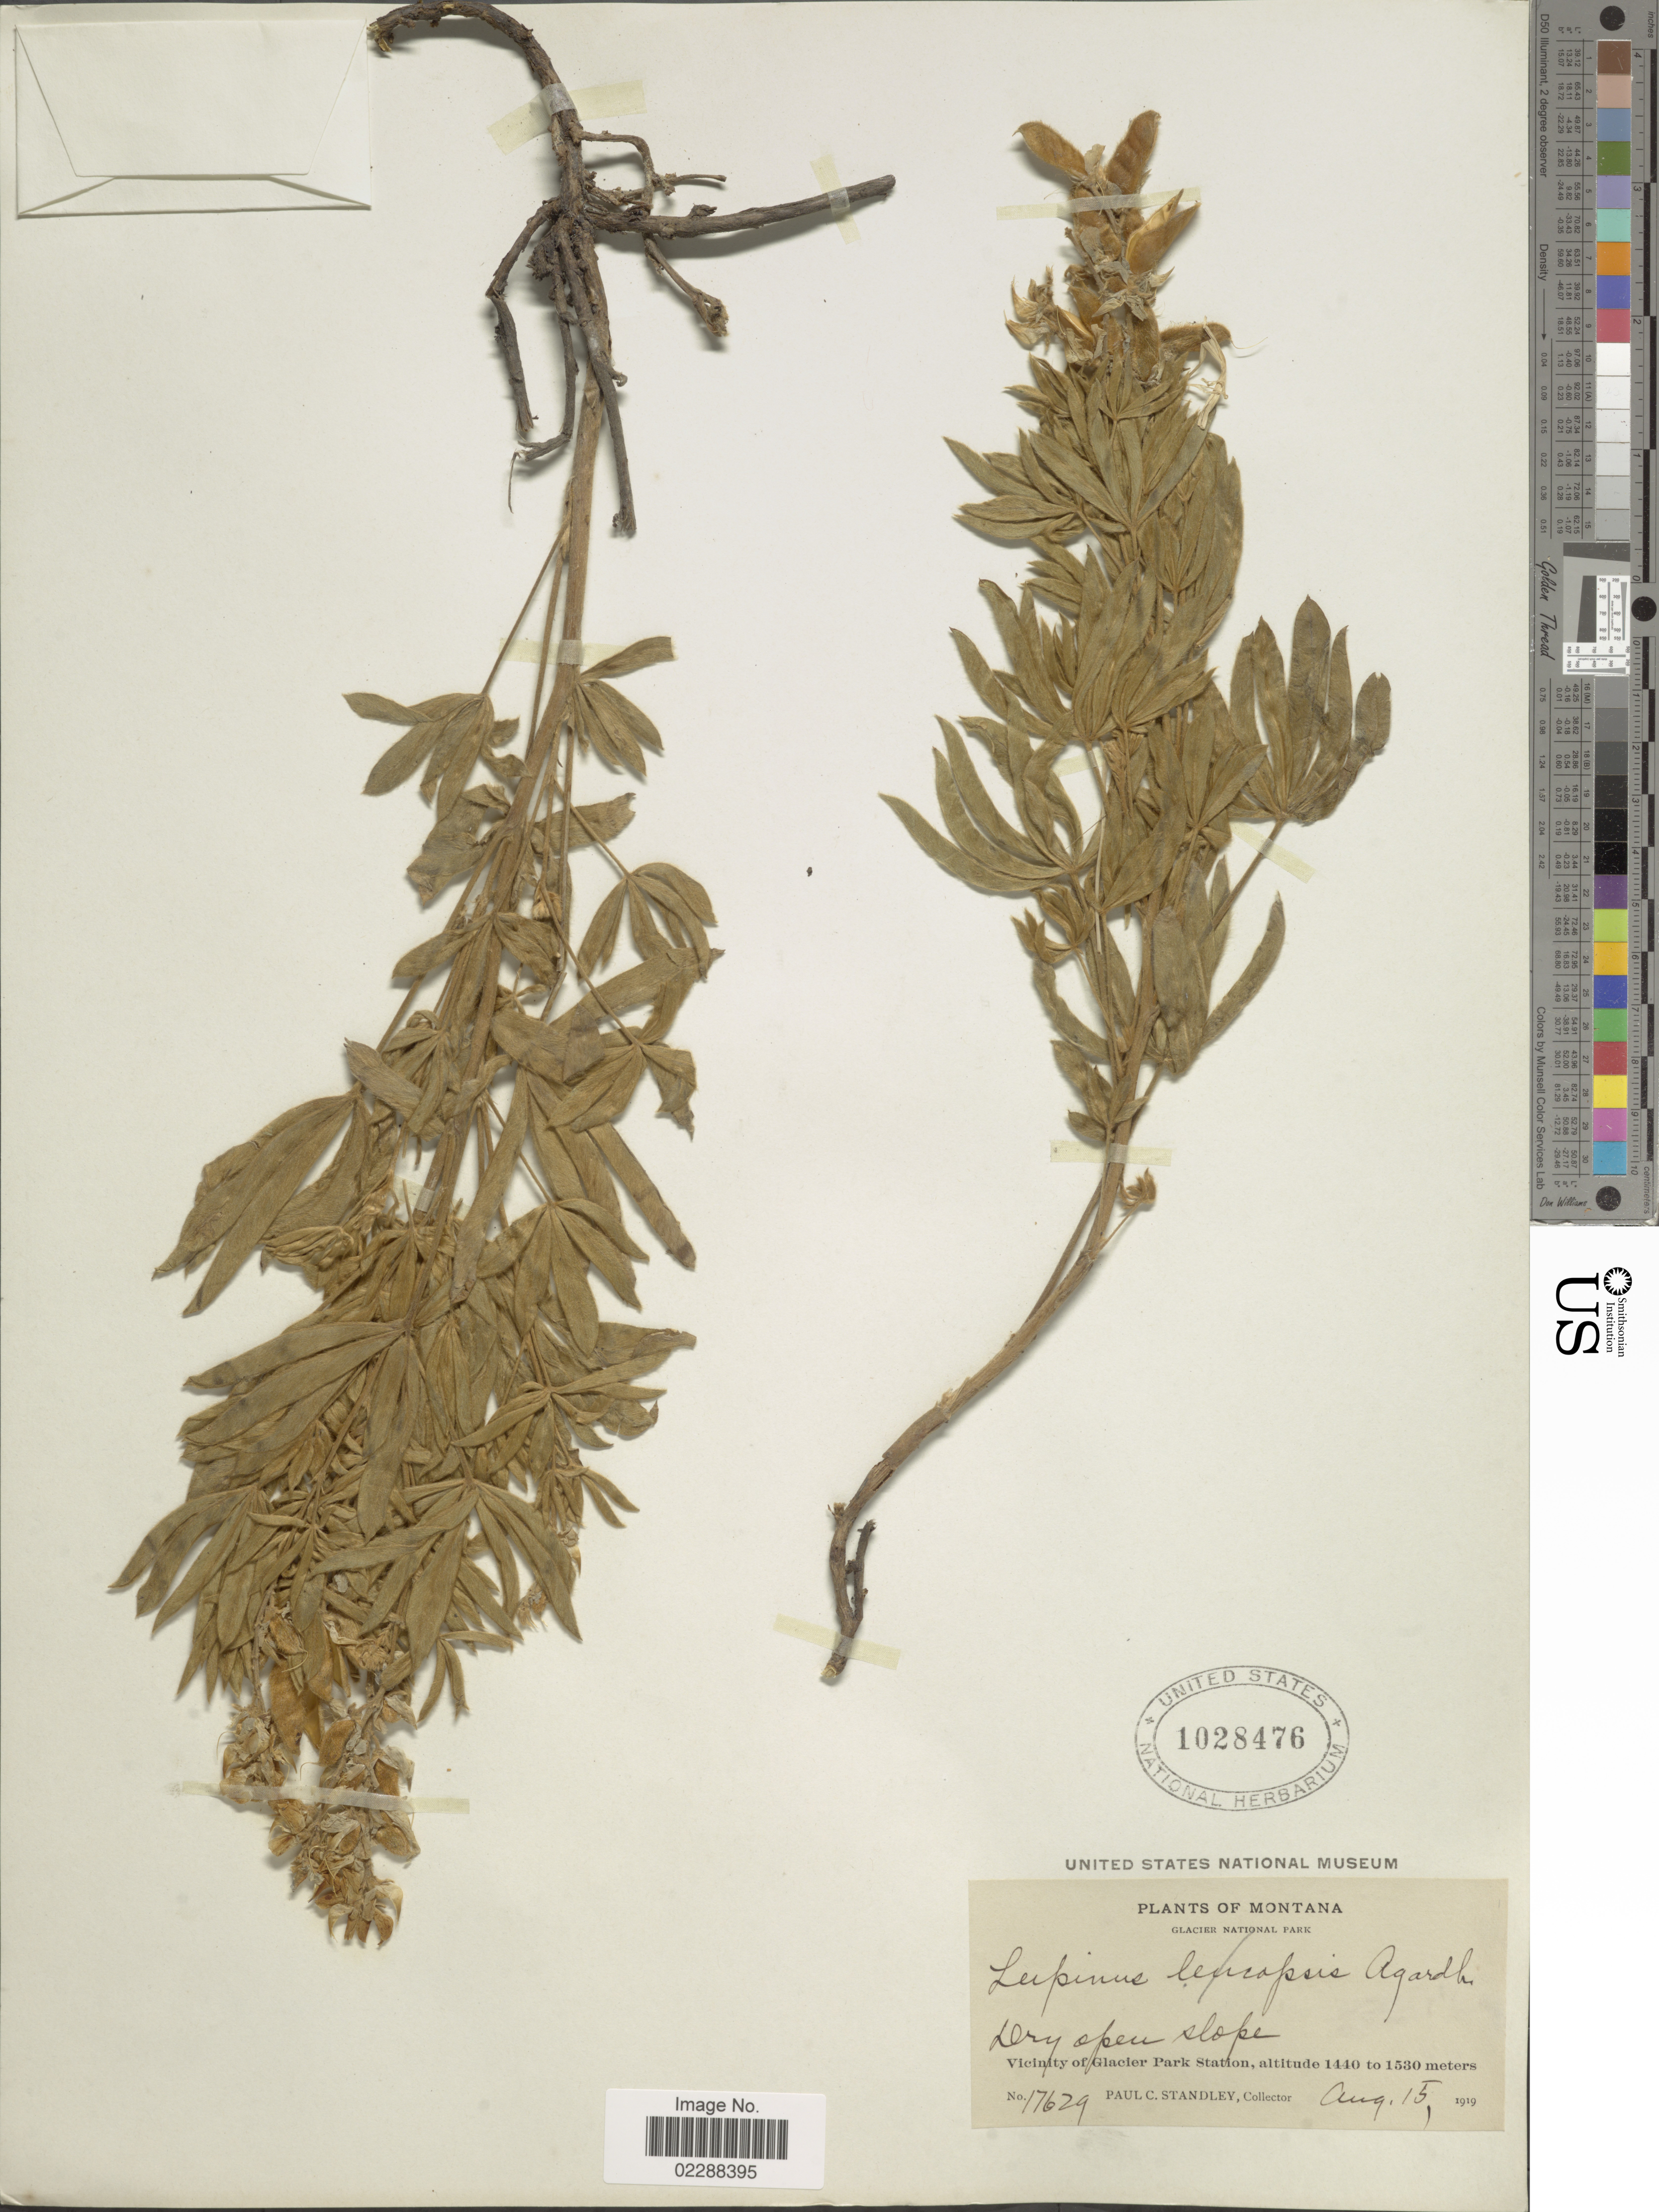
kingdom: Plantae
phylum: Tracheophyta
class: Magnoliopsida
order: Fabales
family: Fabaceae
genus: Lupinus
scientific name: Lupinus sp.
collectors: P. C. Standley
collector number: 17629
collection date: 1919-08-15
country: United States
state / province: Montana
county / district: Glacier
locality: Glacier National Park, Vicinity of Glacier Station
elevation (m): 1440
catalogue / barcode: US 1028476